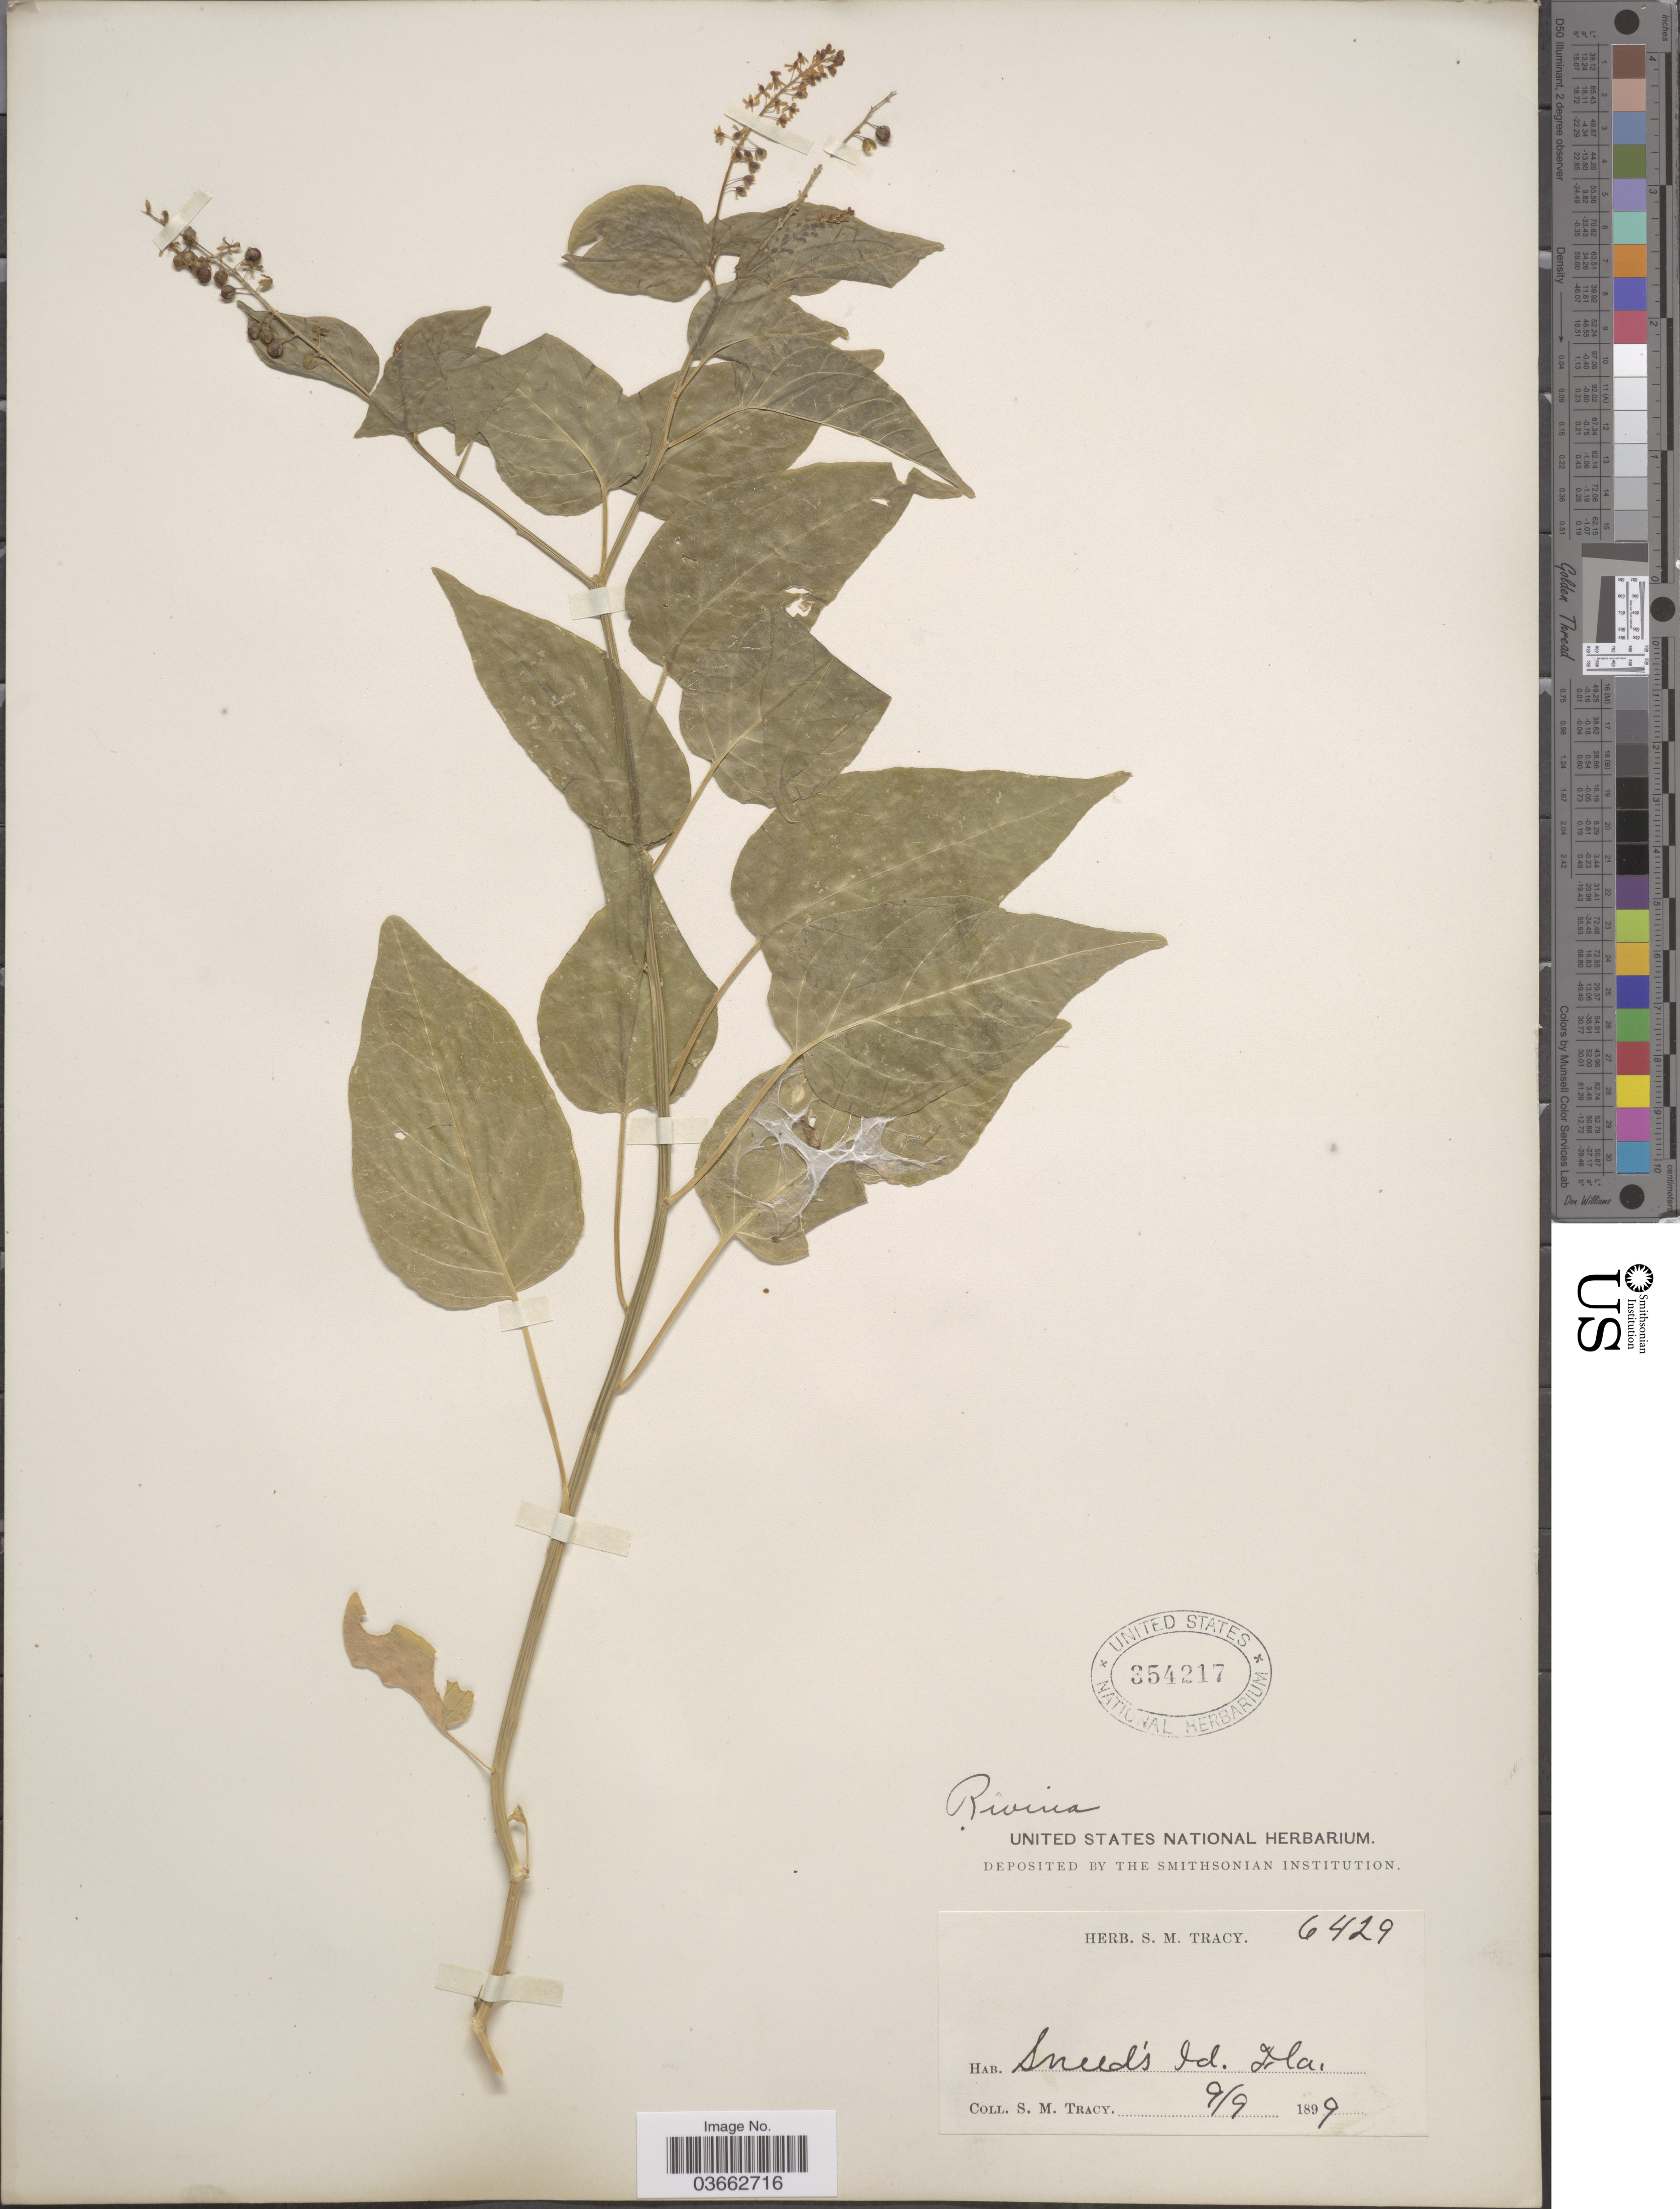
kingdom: Plantae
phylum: Tracheophyta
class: Magnoliopsida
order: Caryophyllales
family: Phytolaccaceae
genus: Rivina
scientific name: Rivina humilis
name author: L.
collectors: S. M. Tracy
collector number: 6429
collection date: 1899-09-09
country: United States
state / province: Florida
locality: Sneed's Id.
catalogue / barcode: US 354217